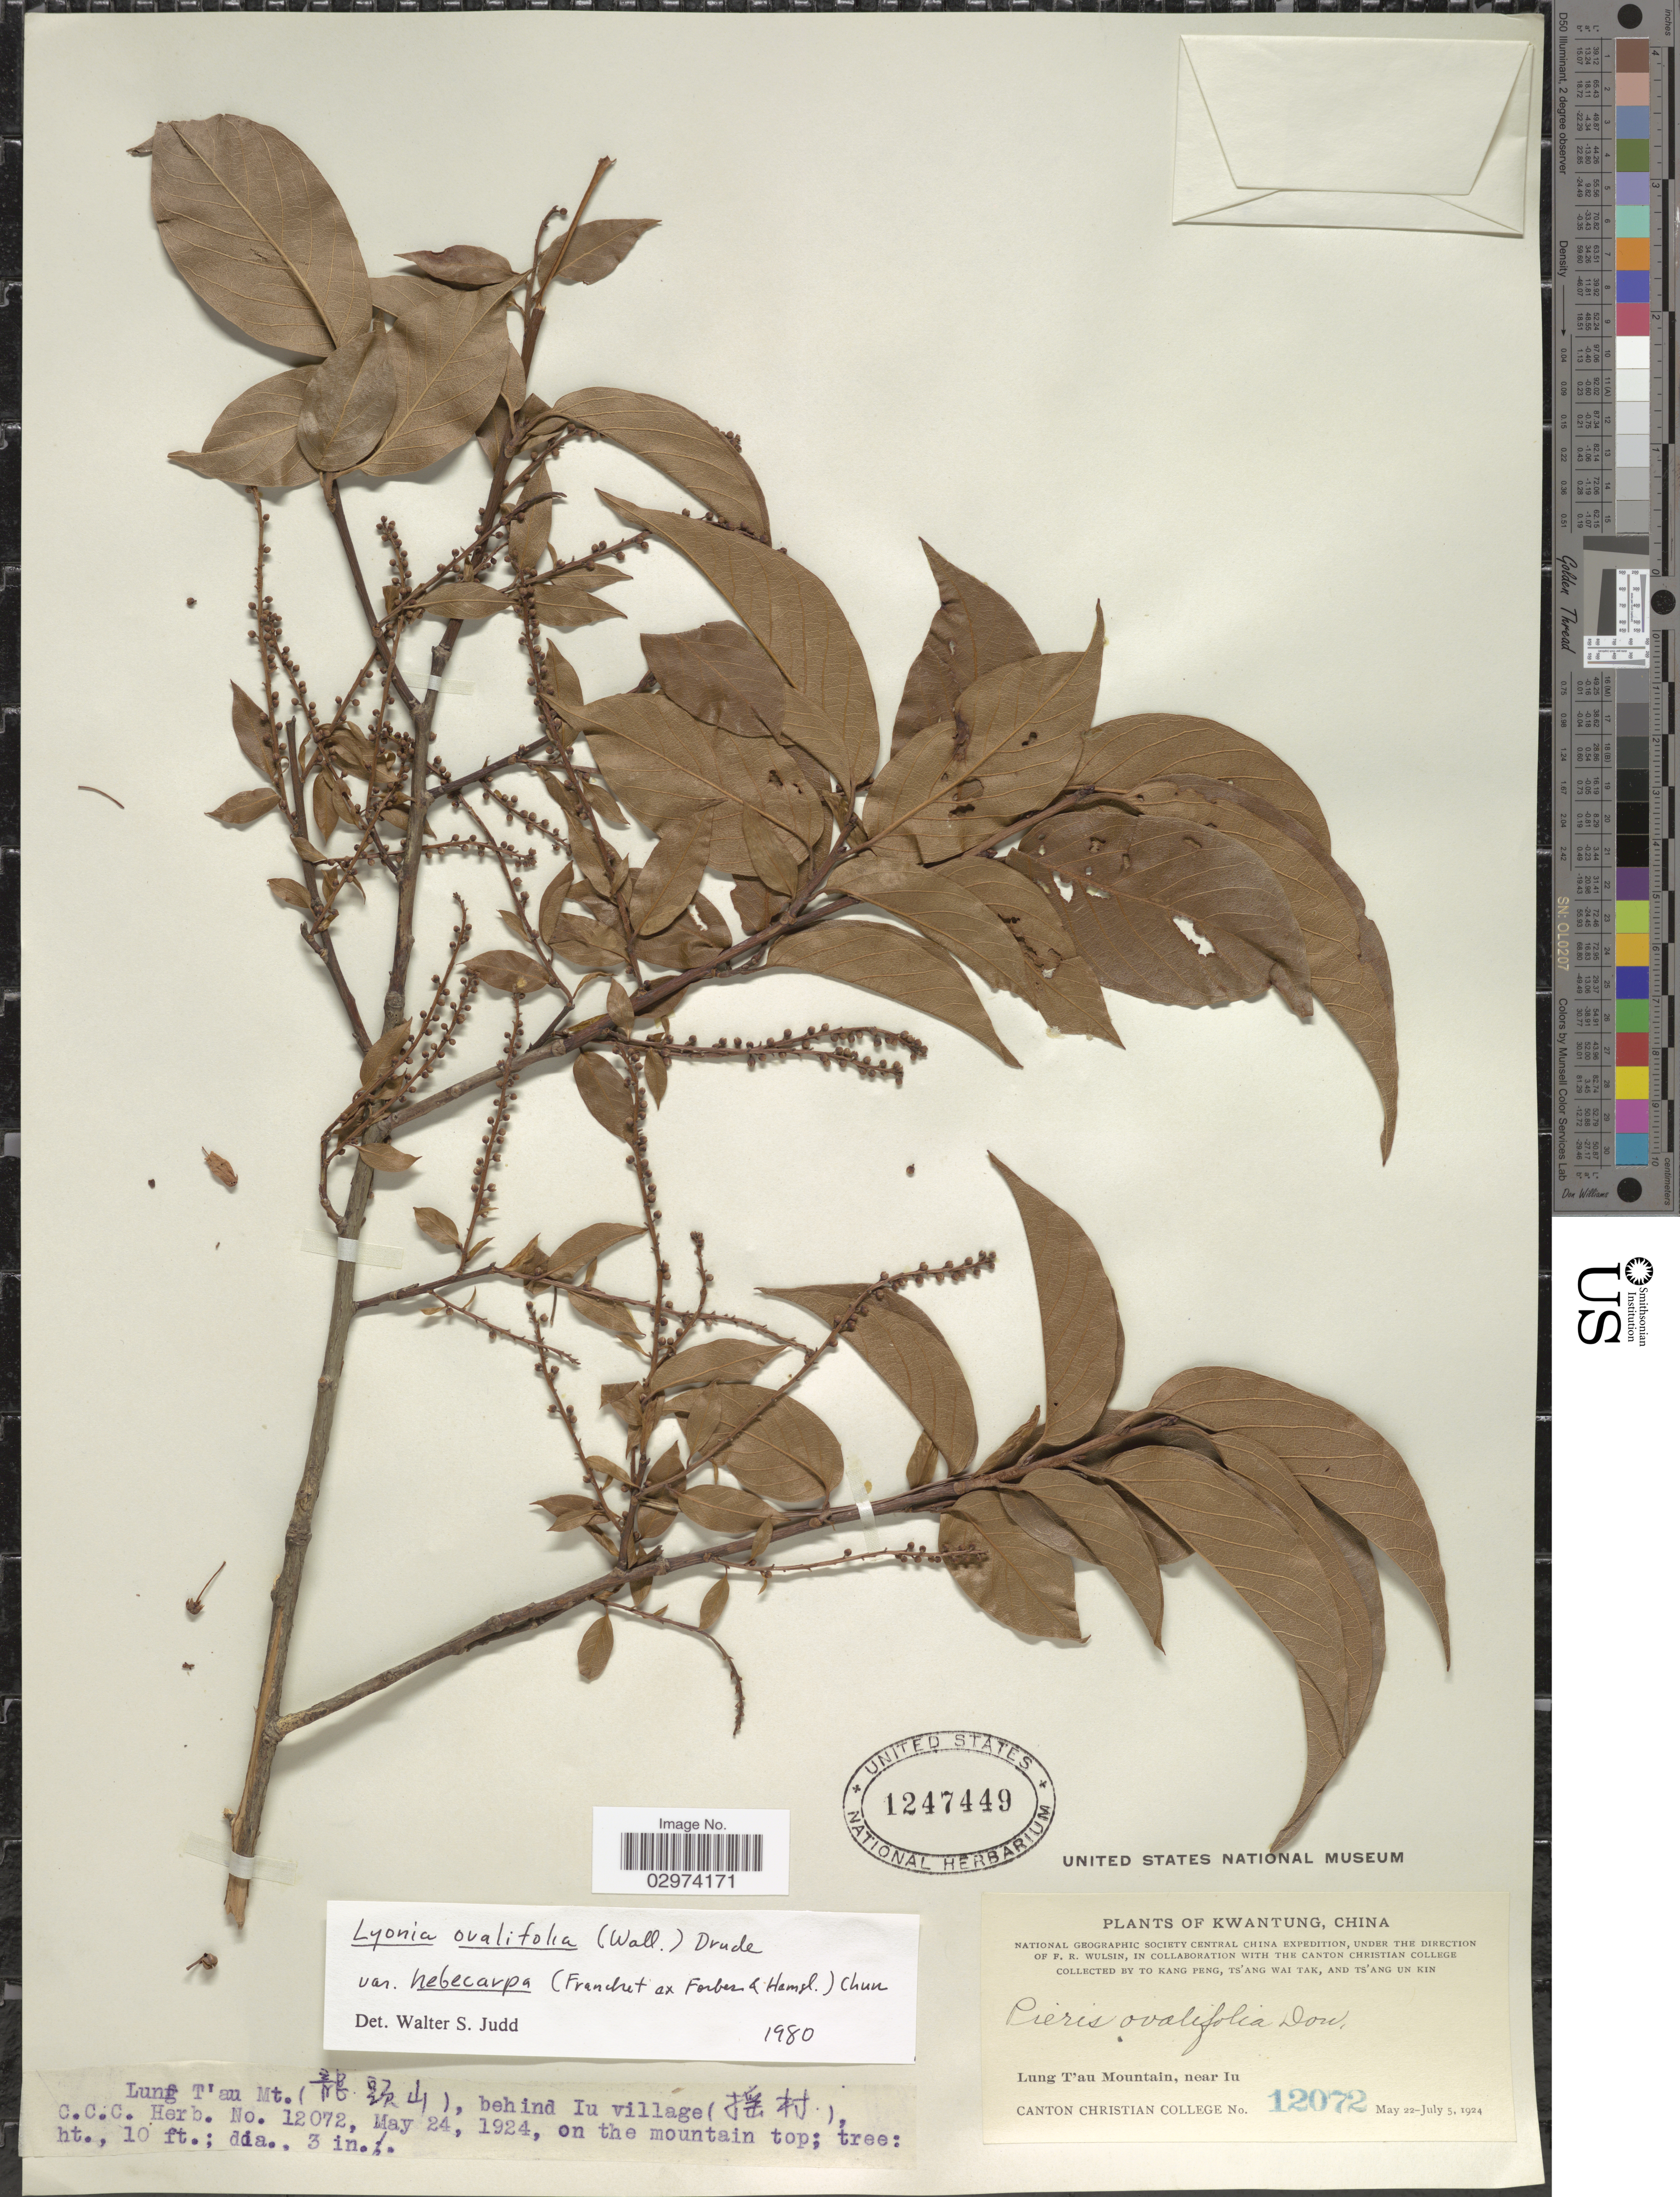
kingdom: Plantae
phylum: Tracheophyta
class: Magnoliopsida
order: Ericales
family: Ericaceae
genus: Lyonia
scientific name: Lyonia ovalifolia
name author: (Wall.) Drude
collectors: Canton Christian College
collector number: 12072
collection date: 1924-05-24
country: China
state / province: Guangdong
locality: Kwangtung. Lung T'au Mountain, near Iu.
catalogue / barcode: US 1247449